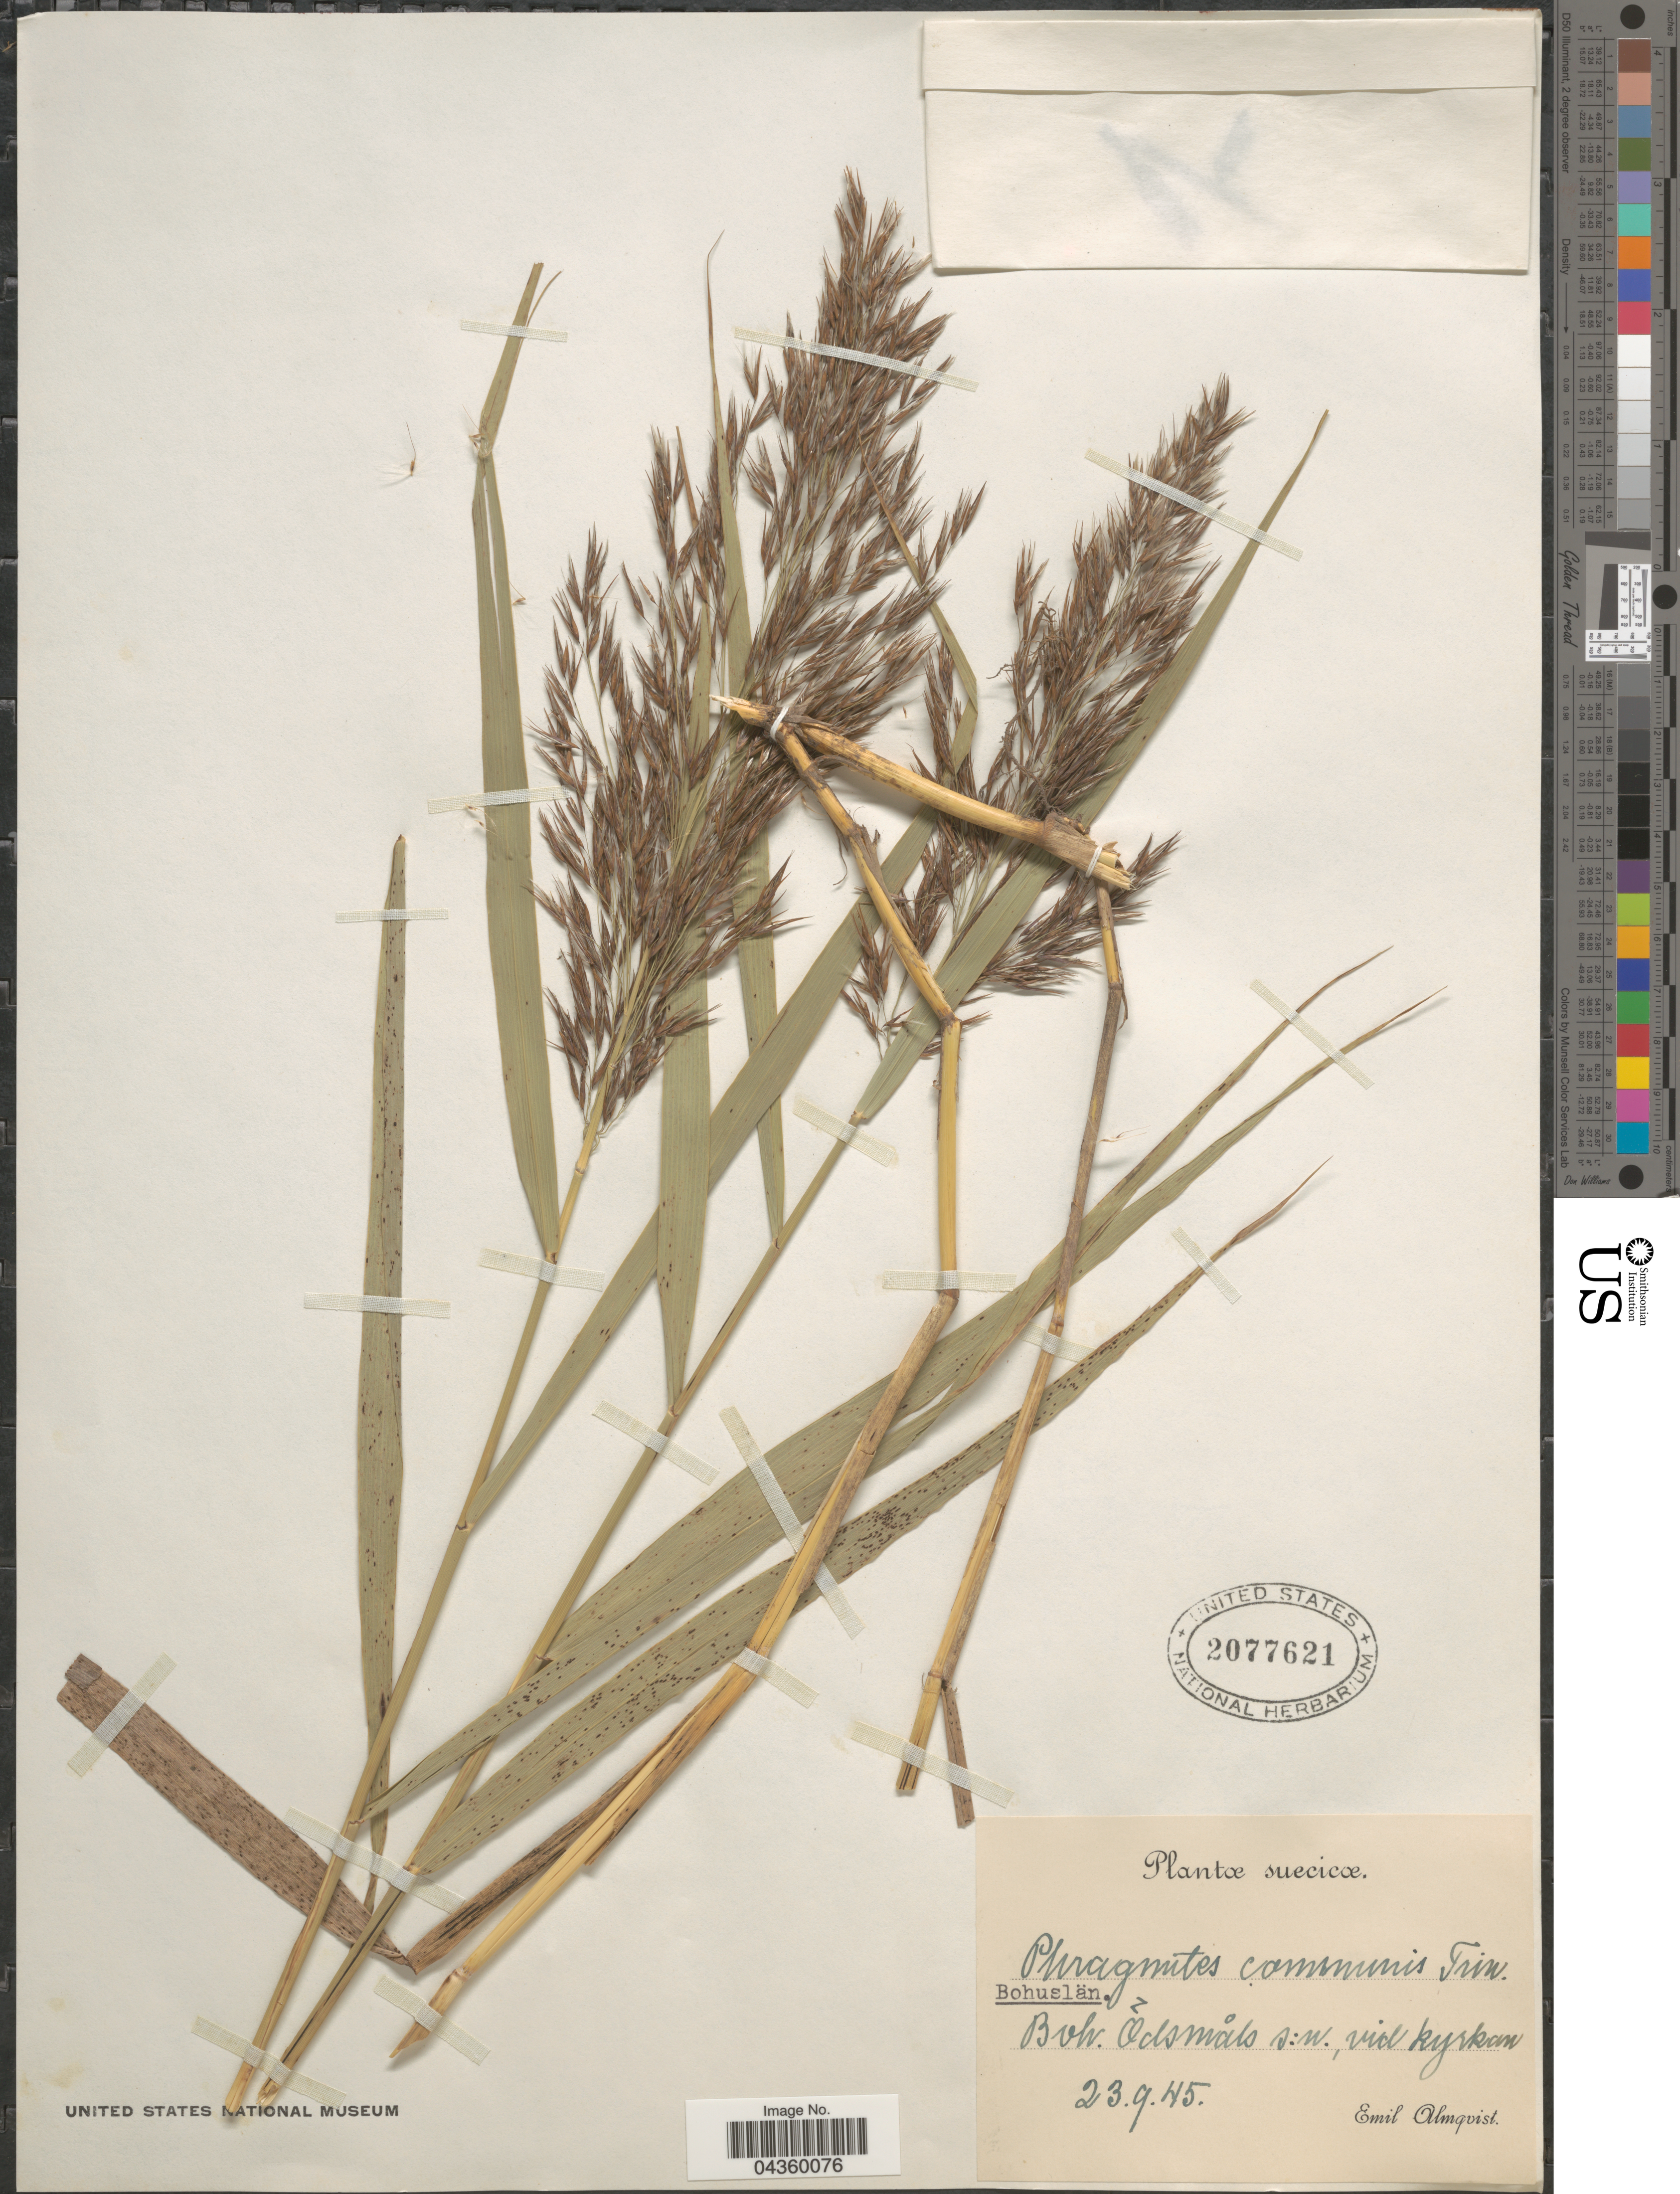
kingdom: Plantae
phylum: Tracheophyta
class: Liliopsida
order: Poales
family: Poaceae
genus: Phragmites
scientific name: Phragmites australis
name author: (Cav.) Trin. ex Steud.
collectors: E. Almqvist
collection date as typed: Transcribed d/m/y: 23/9/45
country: Sweden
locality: Suecicæ. Boh. Õdsmåls s:n.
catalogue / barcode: US 2077621